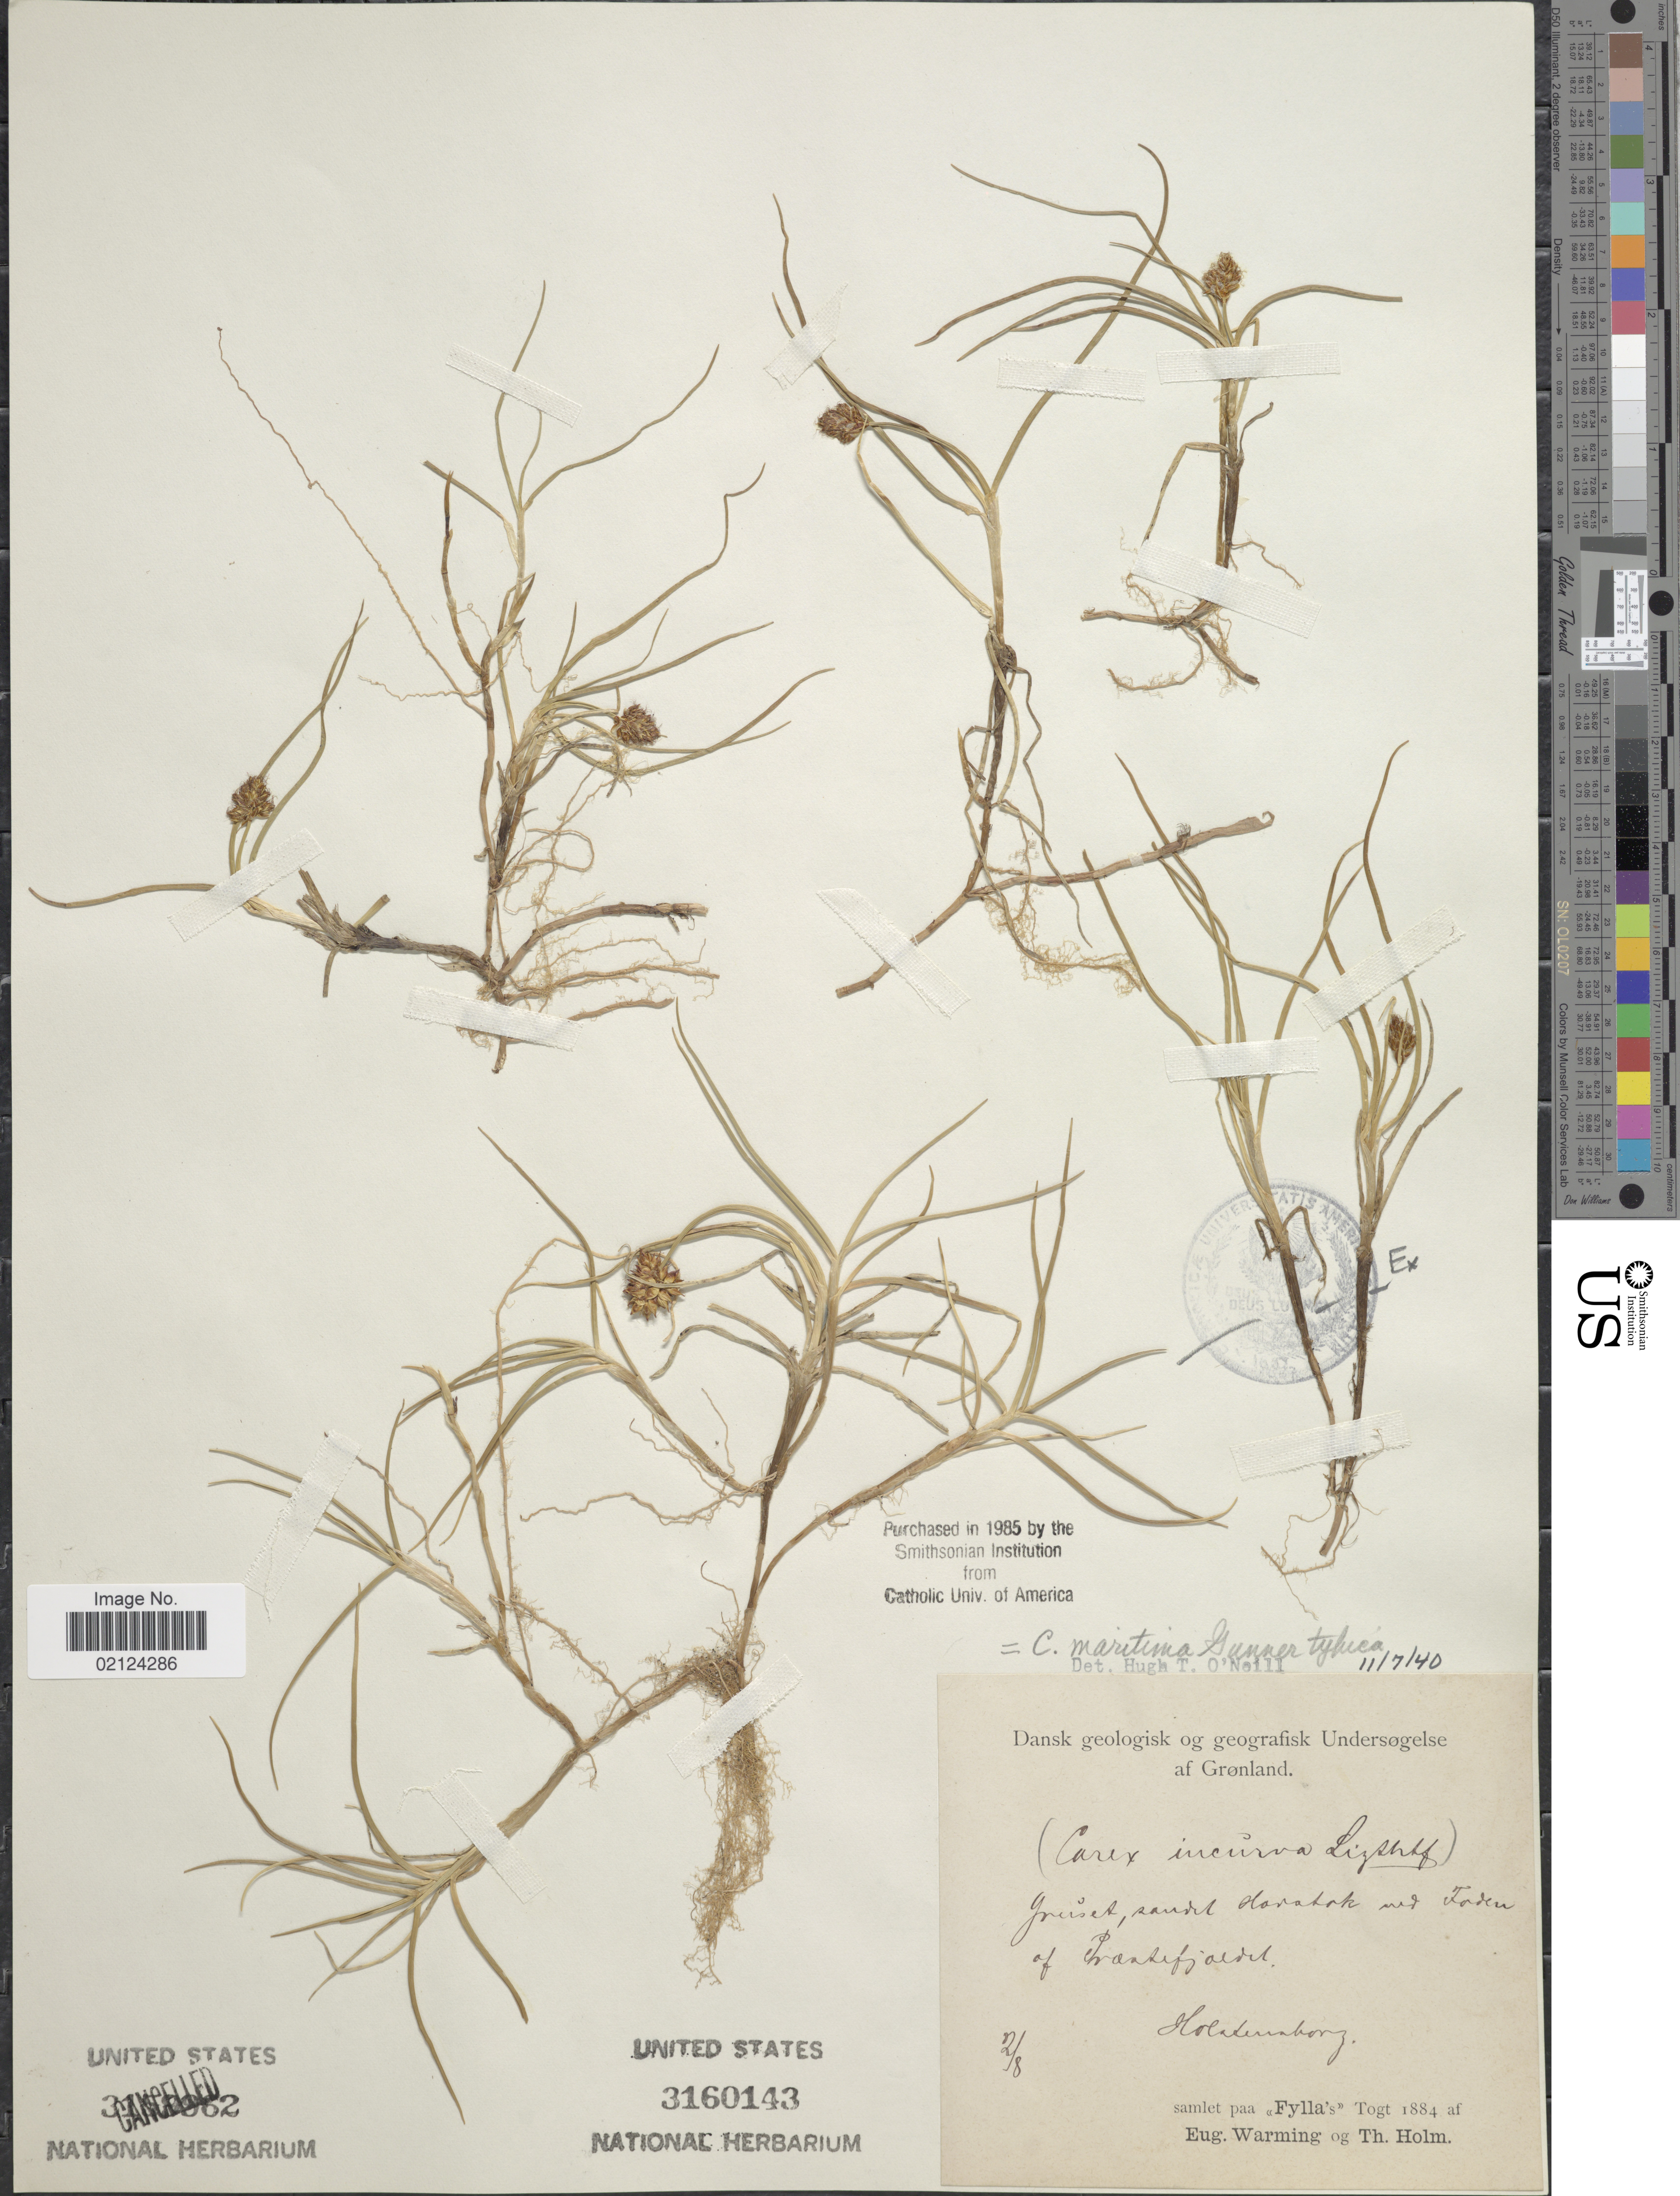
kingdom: Plantae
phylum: Tracheophyta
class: Liliopsida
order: Poales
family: Cyperaceae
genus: Carex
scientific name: Carex maritima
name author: Gunnerus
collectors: E. Warming & T. Holm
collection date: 1884-08-02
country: Greenland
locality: Dansk geologisk og geografisk Underøgelse af Grønland, samlet paa Fylla's Togt. Gruset, sandl Haratak und Forden of Praskifjalden. Holsteinsborg [interpreted]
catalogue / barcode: US 3160143